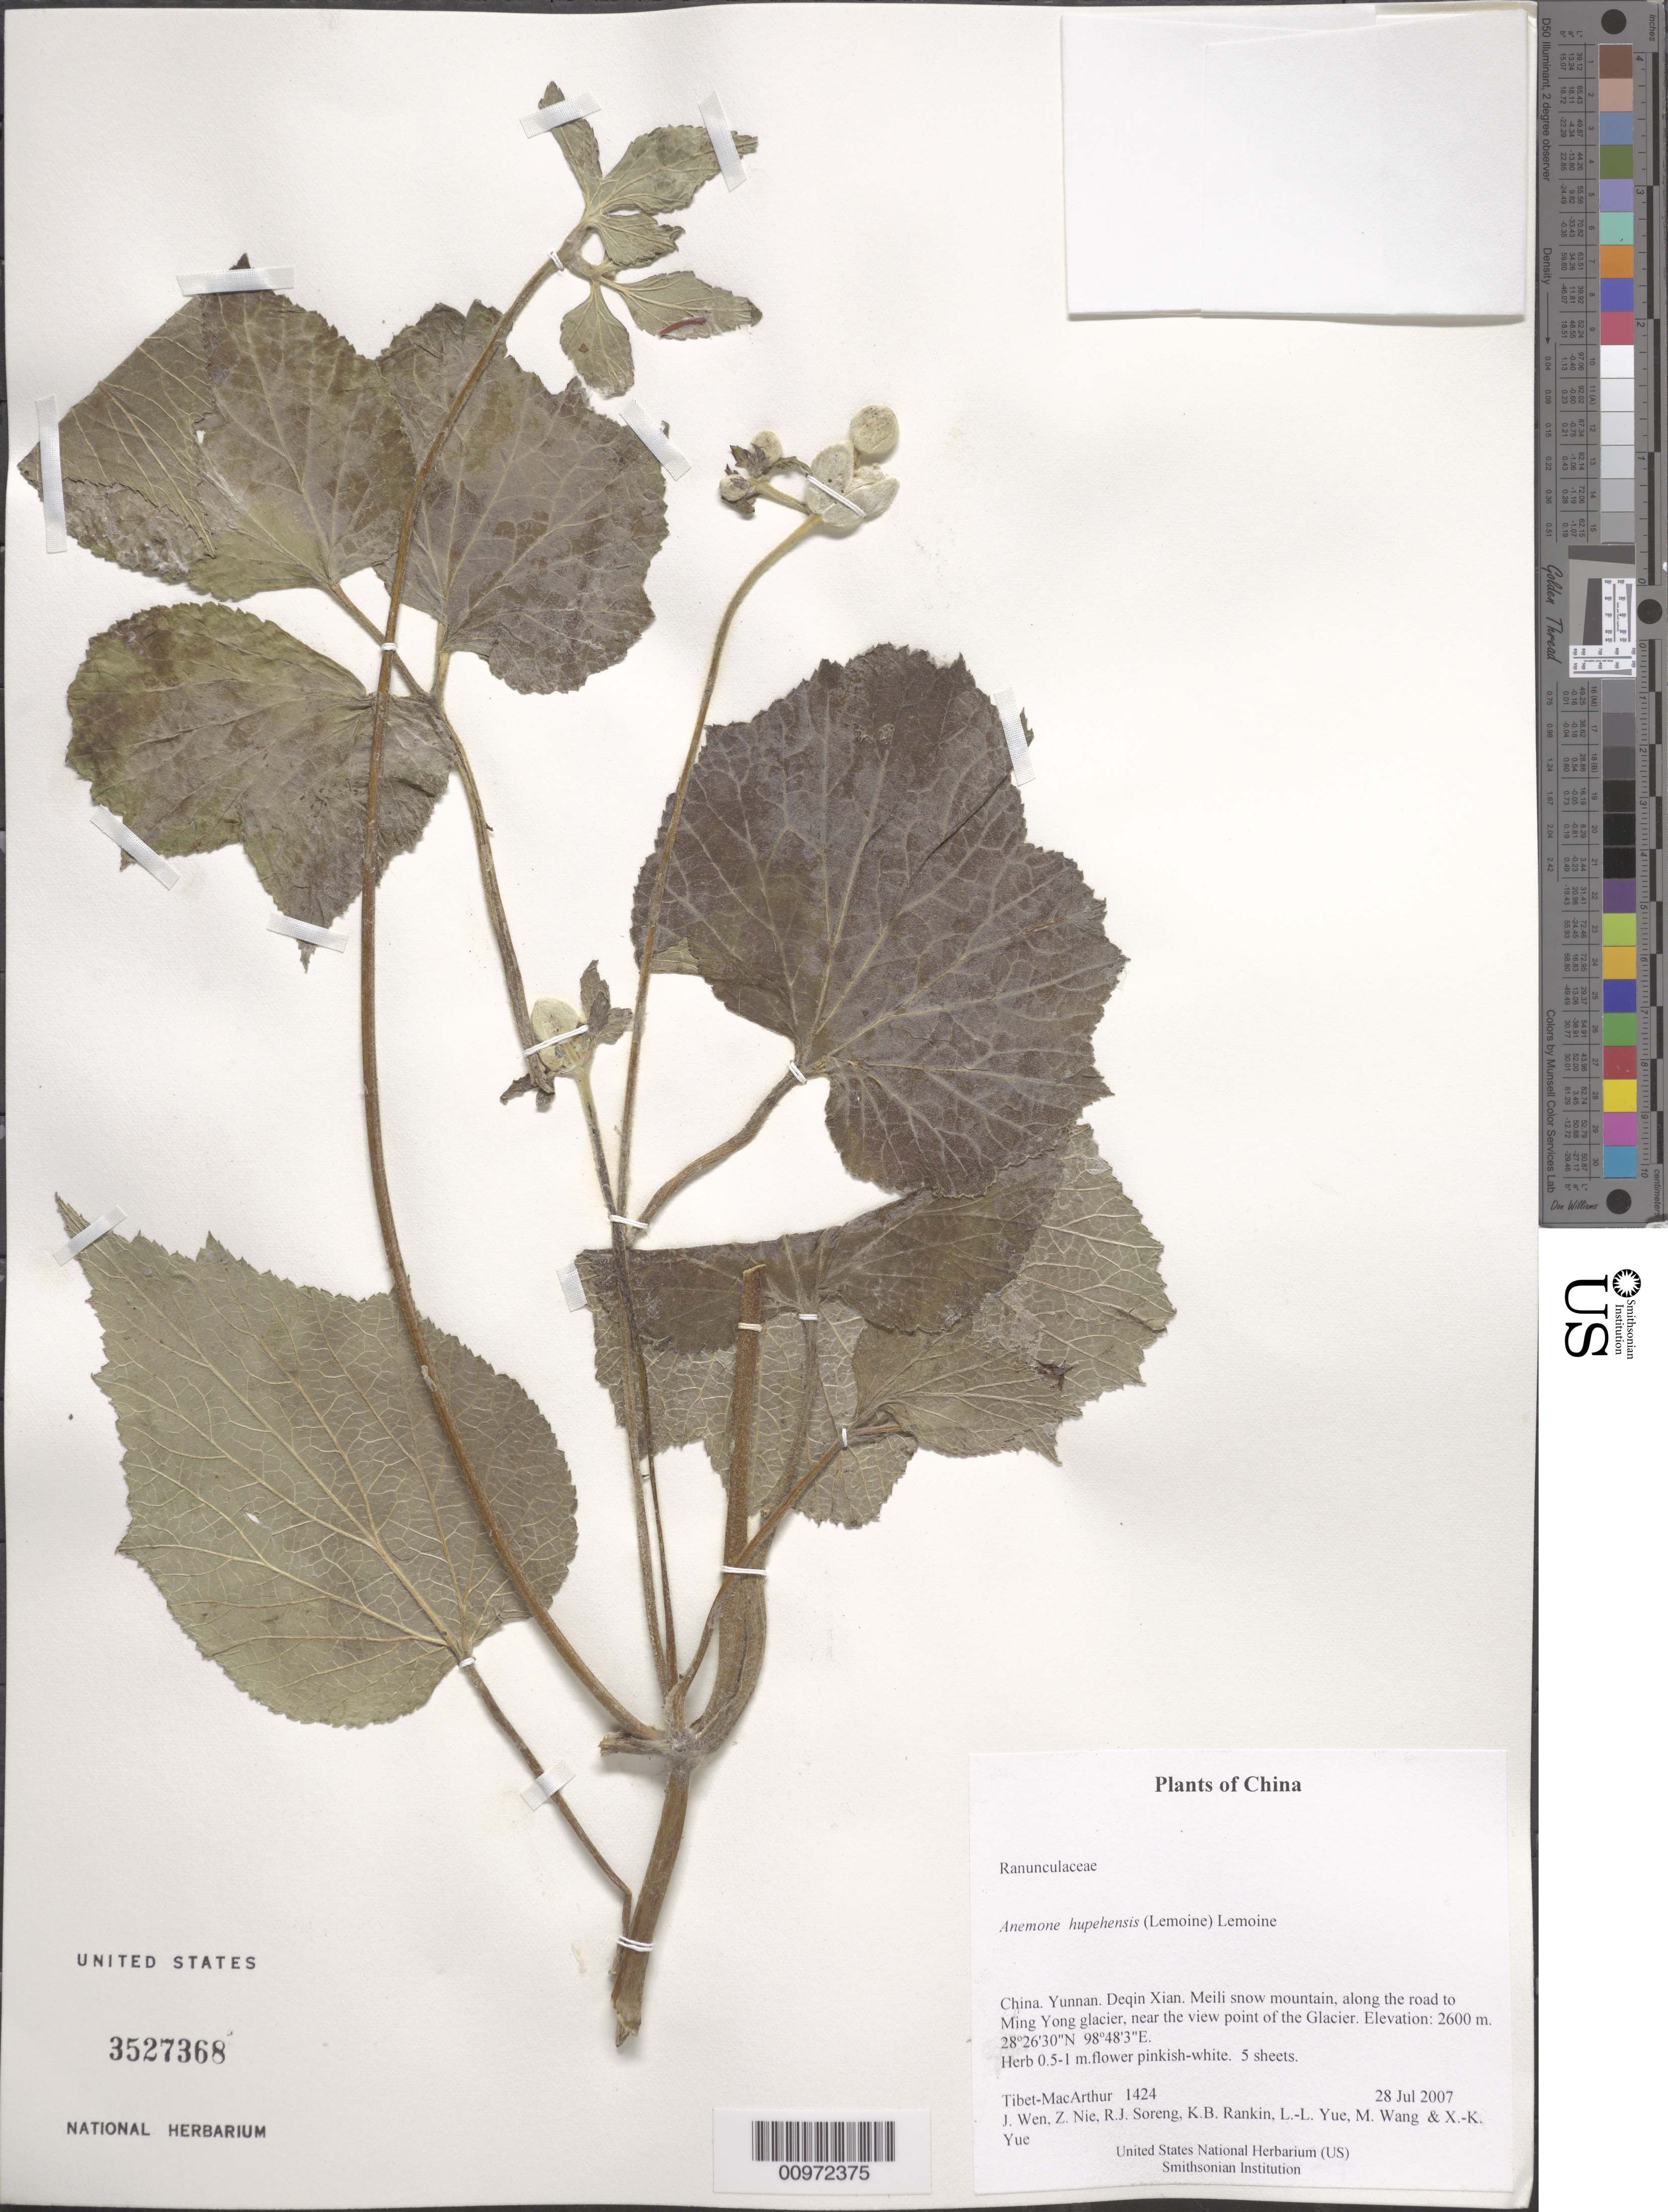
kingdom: Plantae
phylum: Tracheophyta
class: Magnoliopsida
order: Ranunculales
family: Ranunculaceae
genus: Anemone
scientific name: Anemone hupehensis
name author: (É. Lemoine) É. Lemoine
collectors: Tibet-MacArthur, J. Wen, Z. Nie, R. J. Soreng, K. Rankin, L. Yue, M. Wang & X. Yue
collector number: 1424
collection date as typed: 28 Jul 2007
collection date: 2007-07-28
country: China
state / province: Yunnan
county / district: Deqin Xian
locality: Meili snow mountain, along the road to Ming Yong glacier, near the view point of the Glacier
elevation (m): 2600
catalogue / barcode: US 3527368